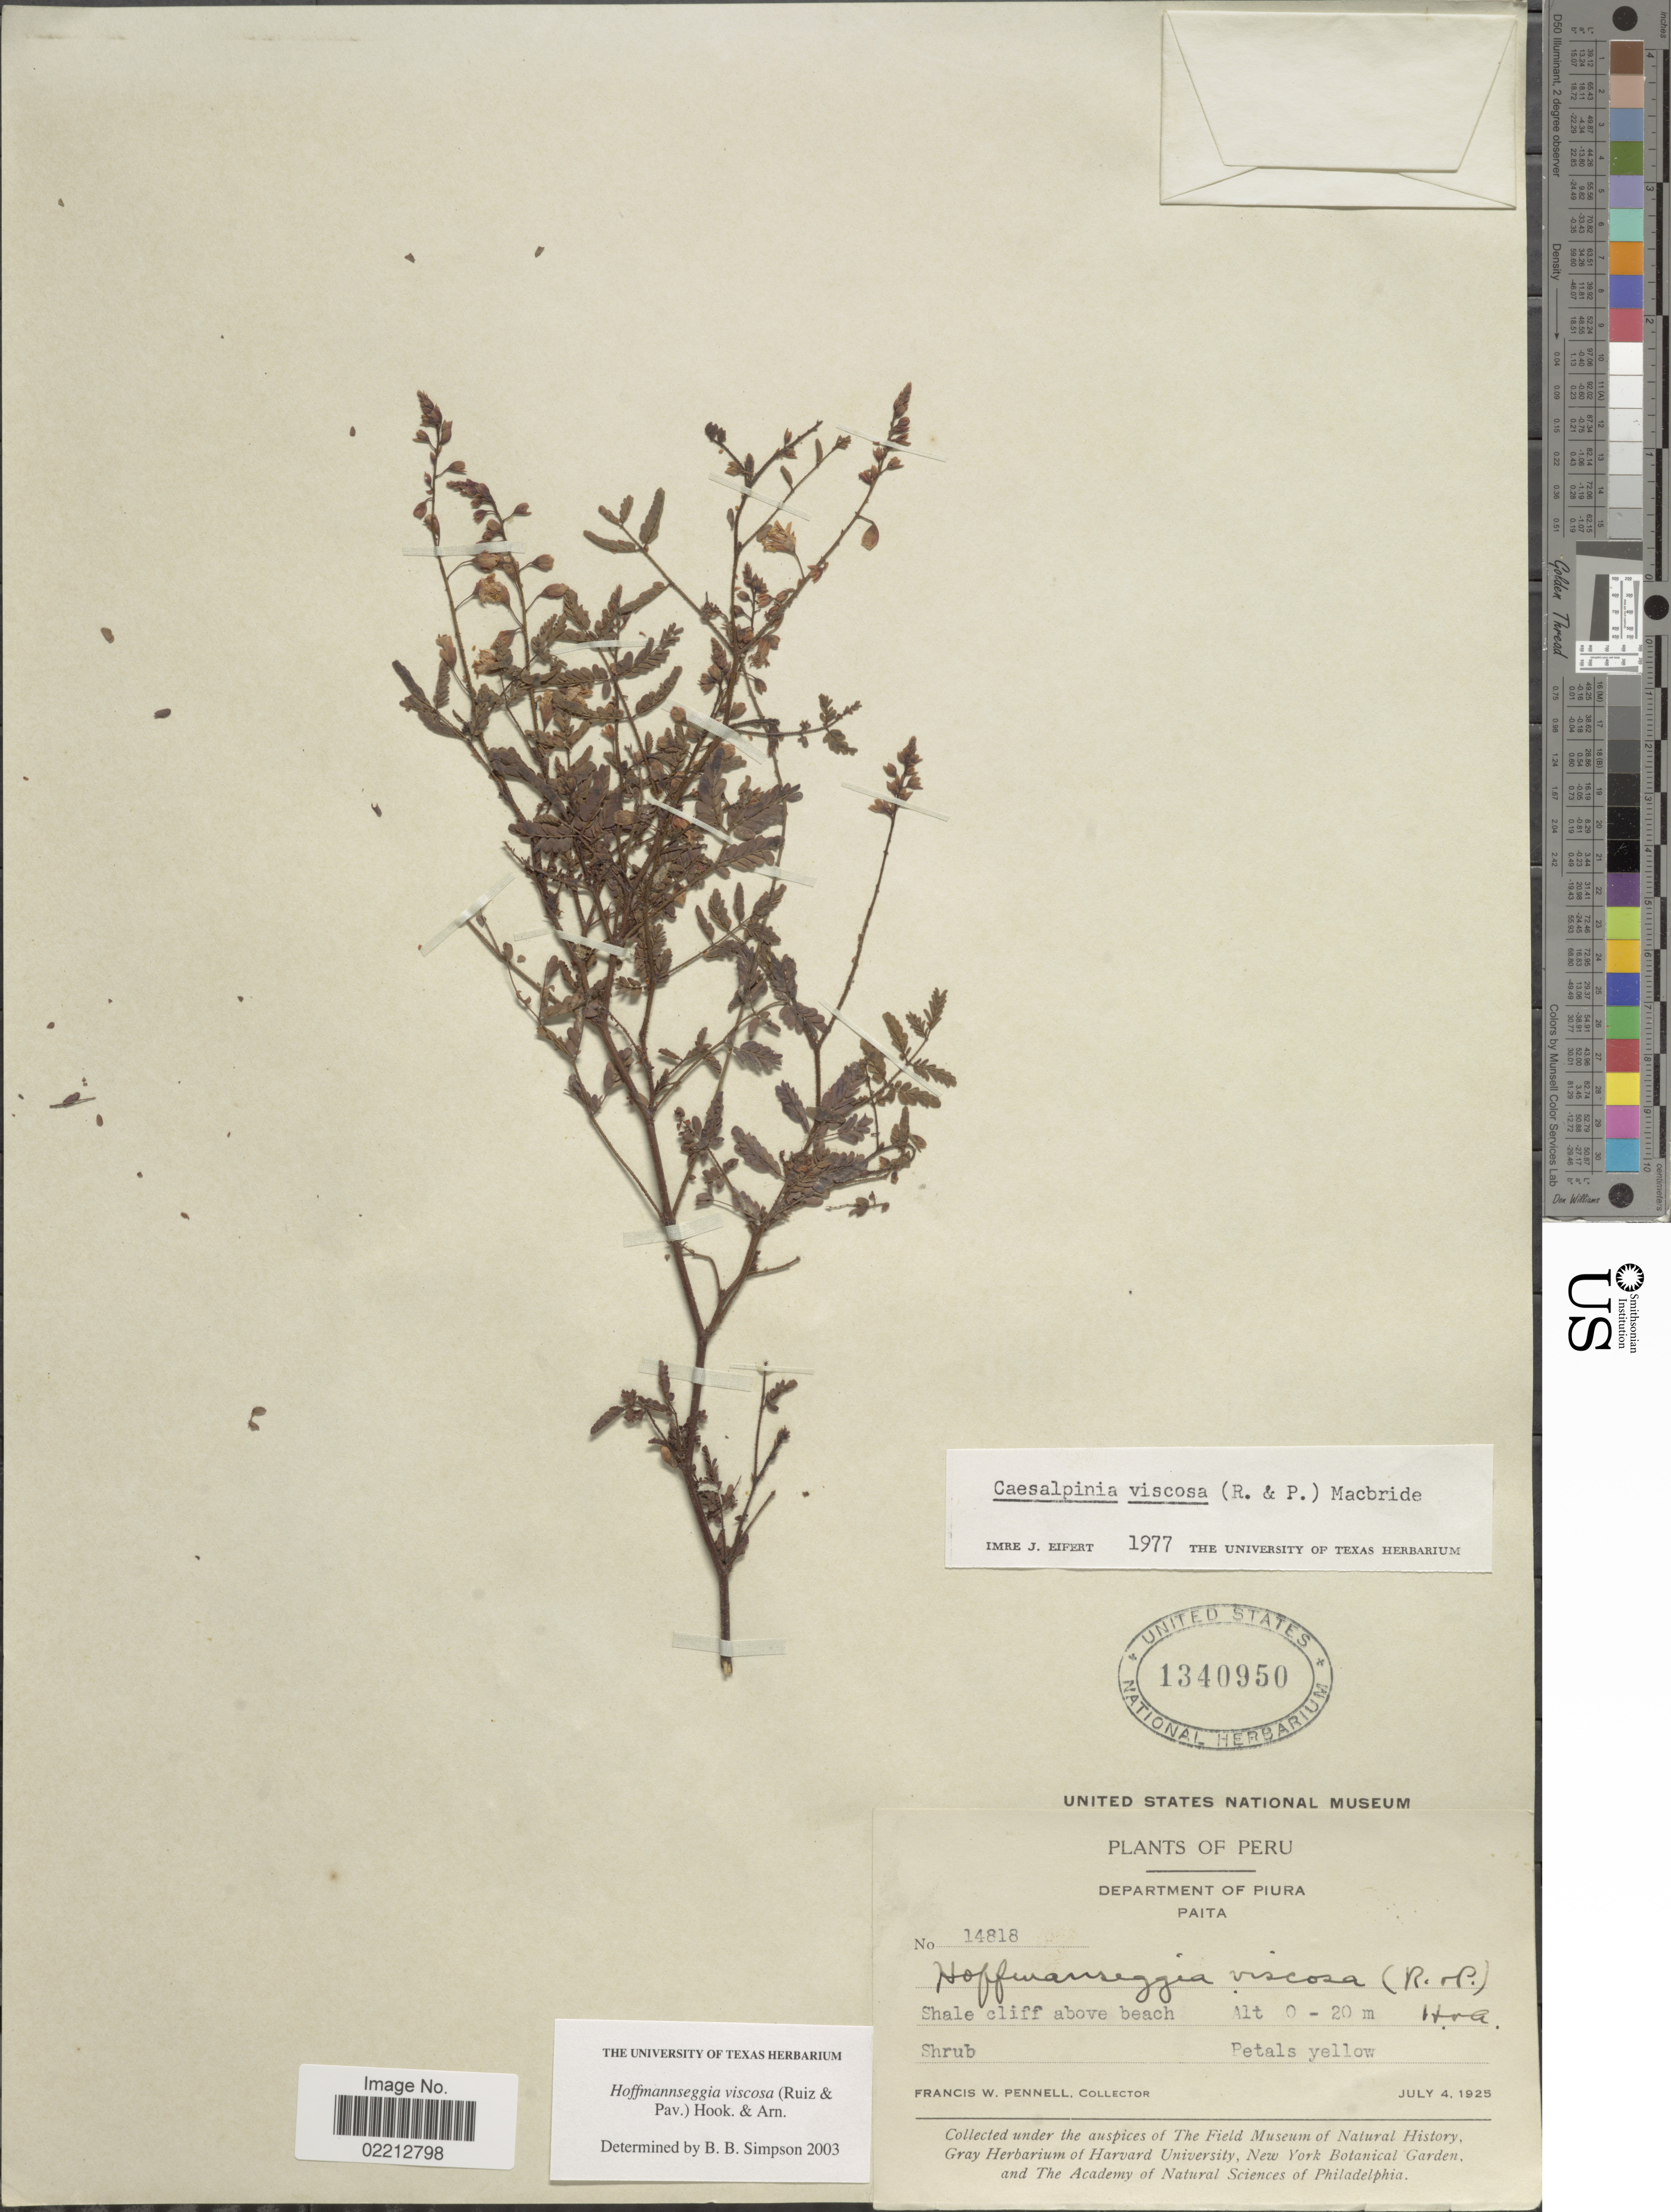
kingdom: Plantae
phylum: Tracheophyta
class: Magnoliopsida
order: Fabales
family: Fabaceae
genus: Hoffmannseggia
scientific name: Hoffmannseggia viscosa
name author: Hook. & Arn.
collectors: F. W. Pennell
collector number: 14818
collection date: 1925-07-04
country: Peru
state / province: Piura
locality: Paita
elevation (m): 0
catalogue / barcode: US 1340950